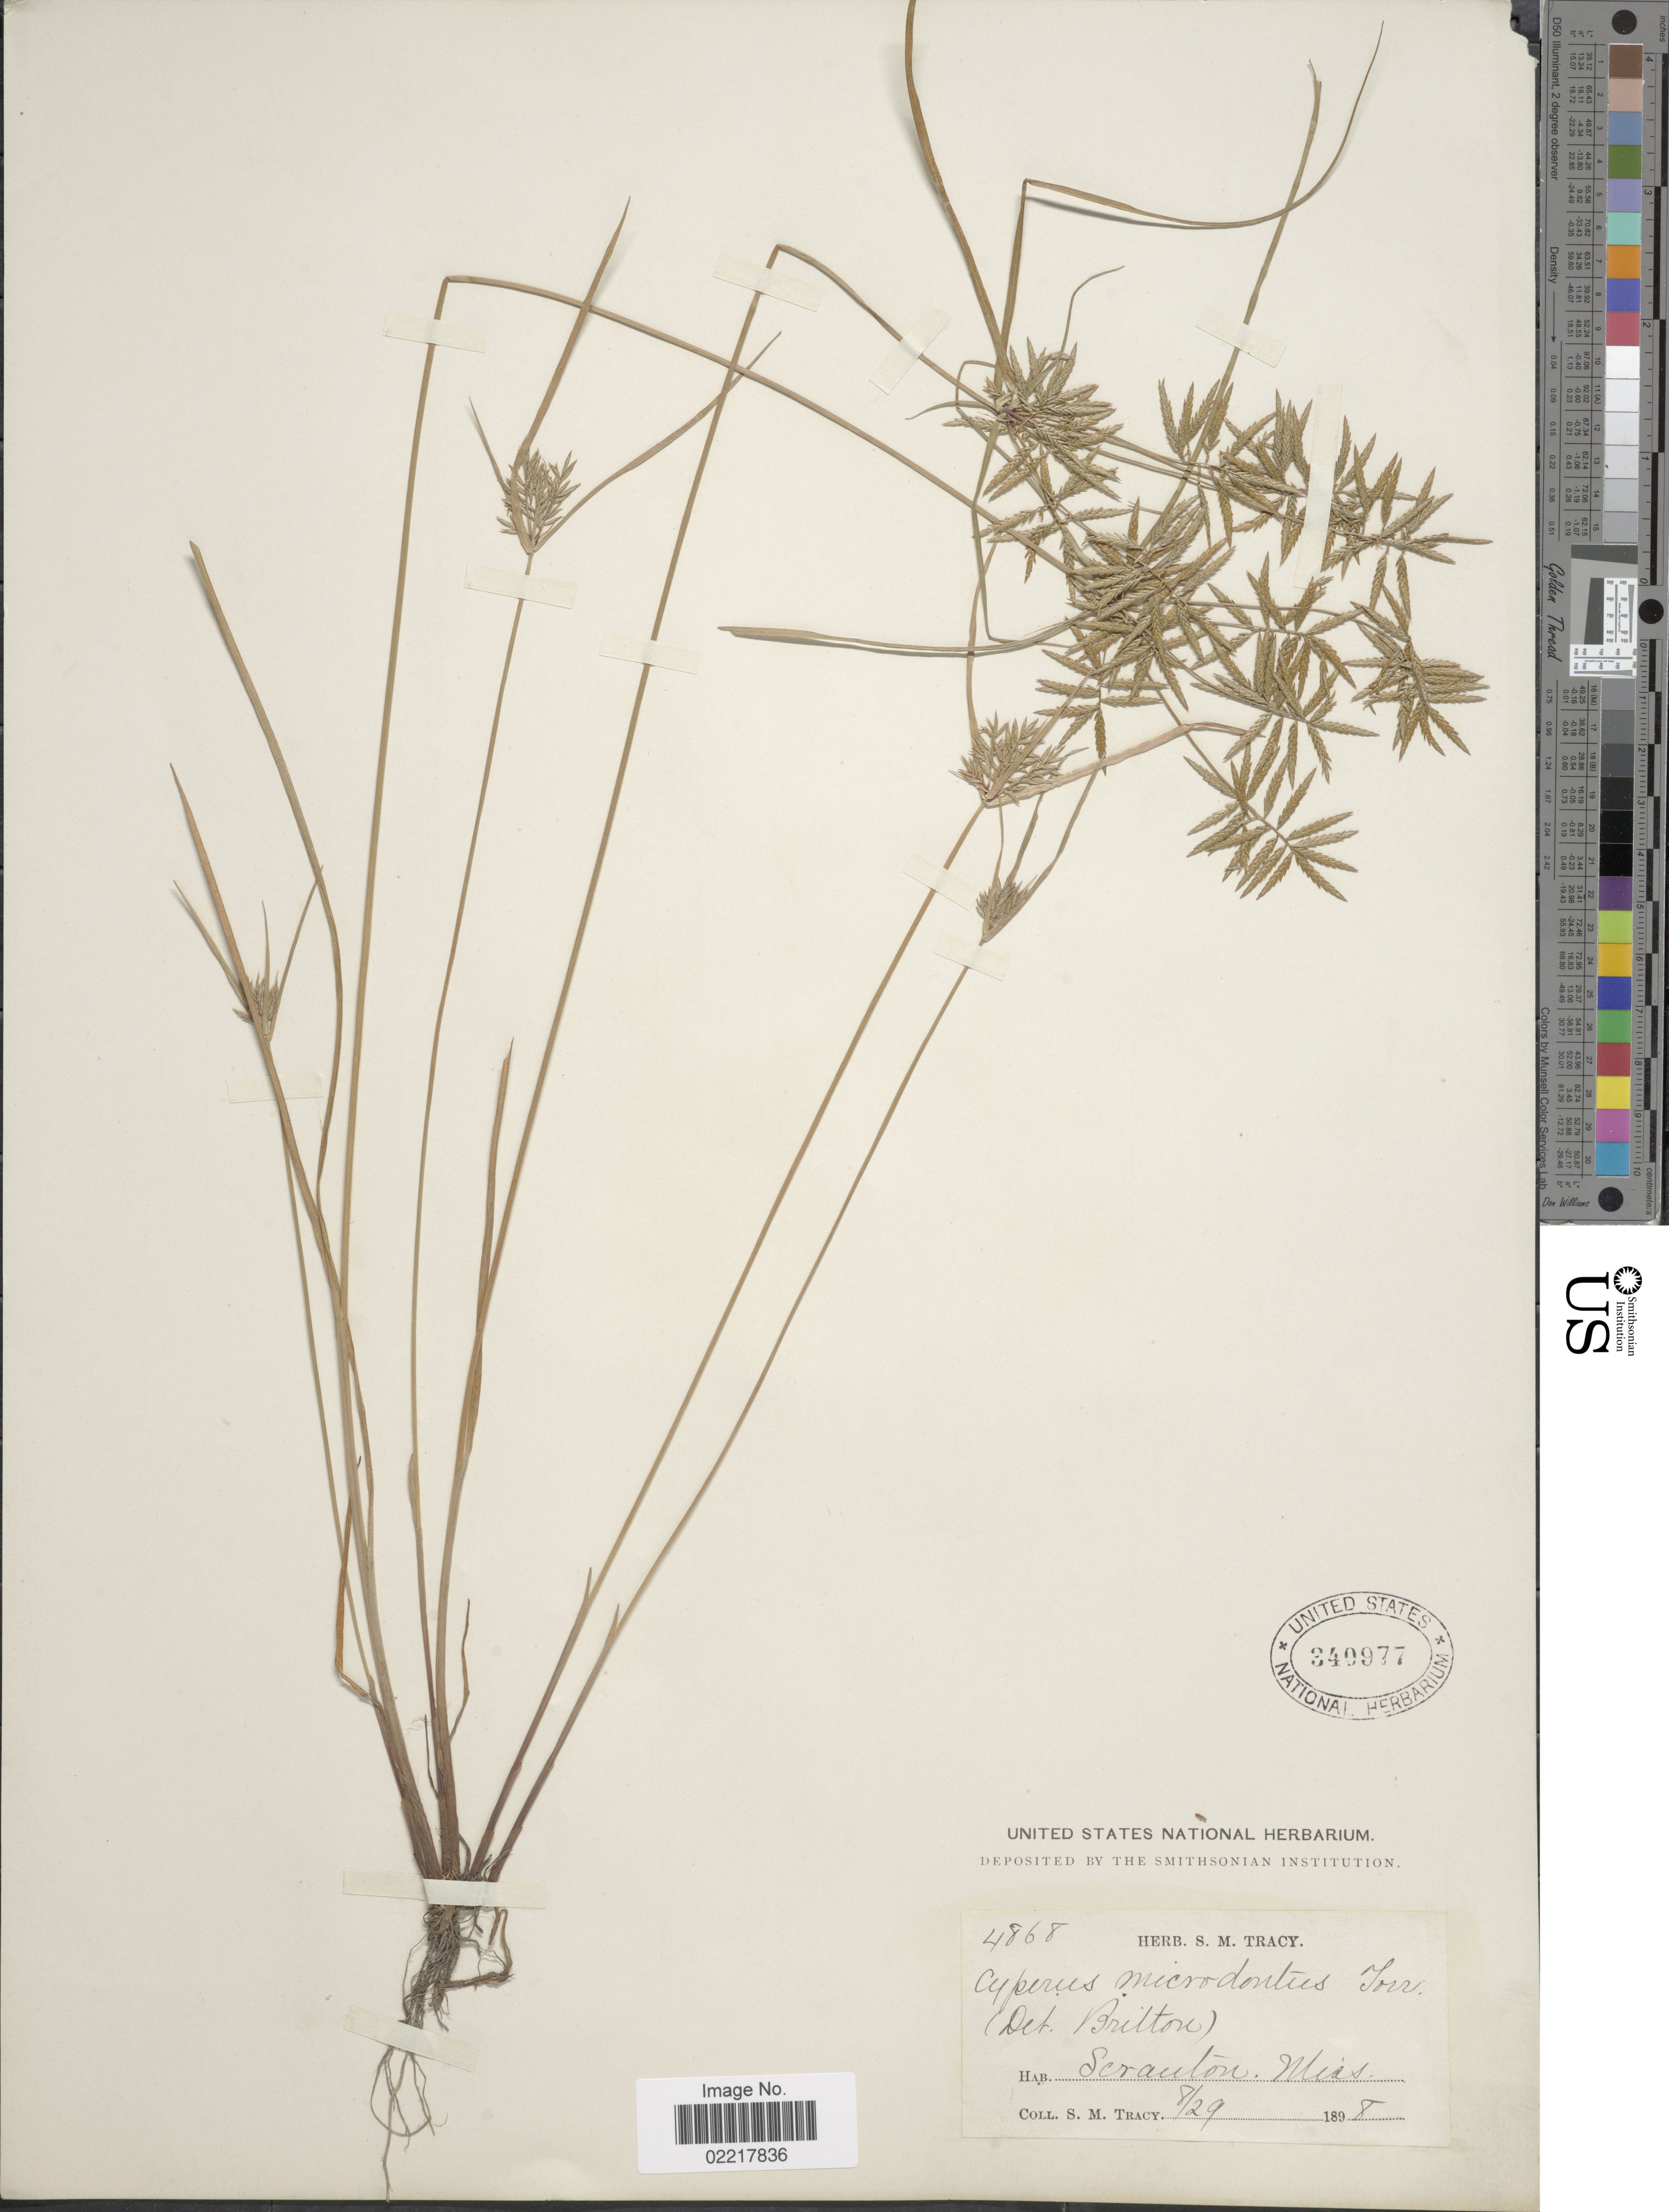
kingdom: Plantae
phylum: Tracheophyta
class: Liliopsida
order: Poales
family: Cyperaceae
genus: Cyperus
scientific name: Cyperus polystachyos var. texensis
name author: (Torr.) Fernald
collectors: S. M. Tracy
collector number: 4868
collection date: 1898-08-29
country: United States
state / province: Mississippi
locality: Scranton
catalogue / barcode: US 340977